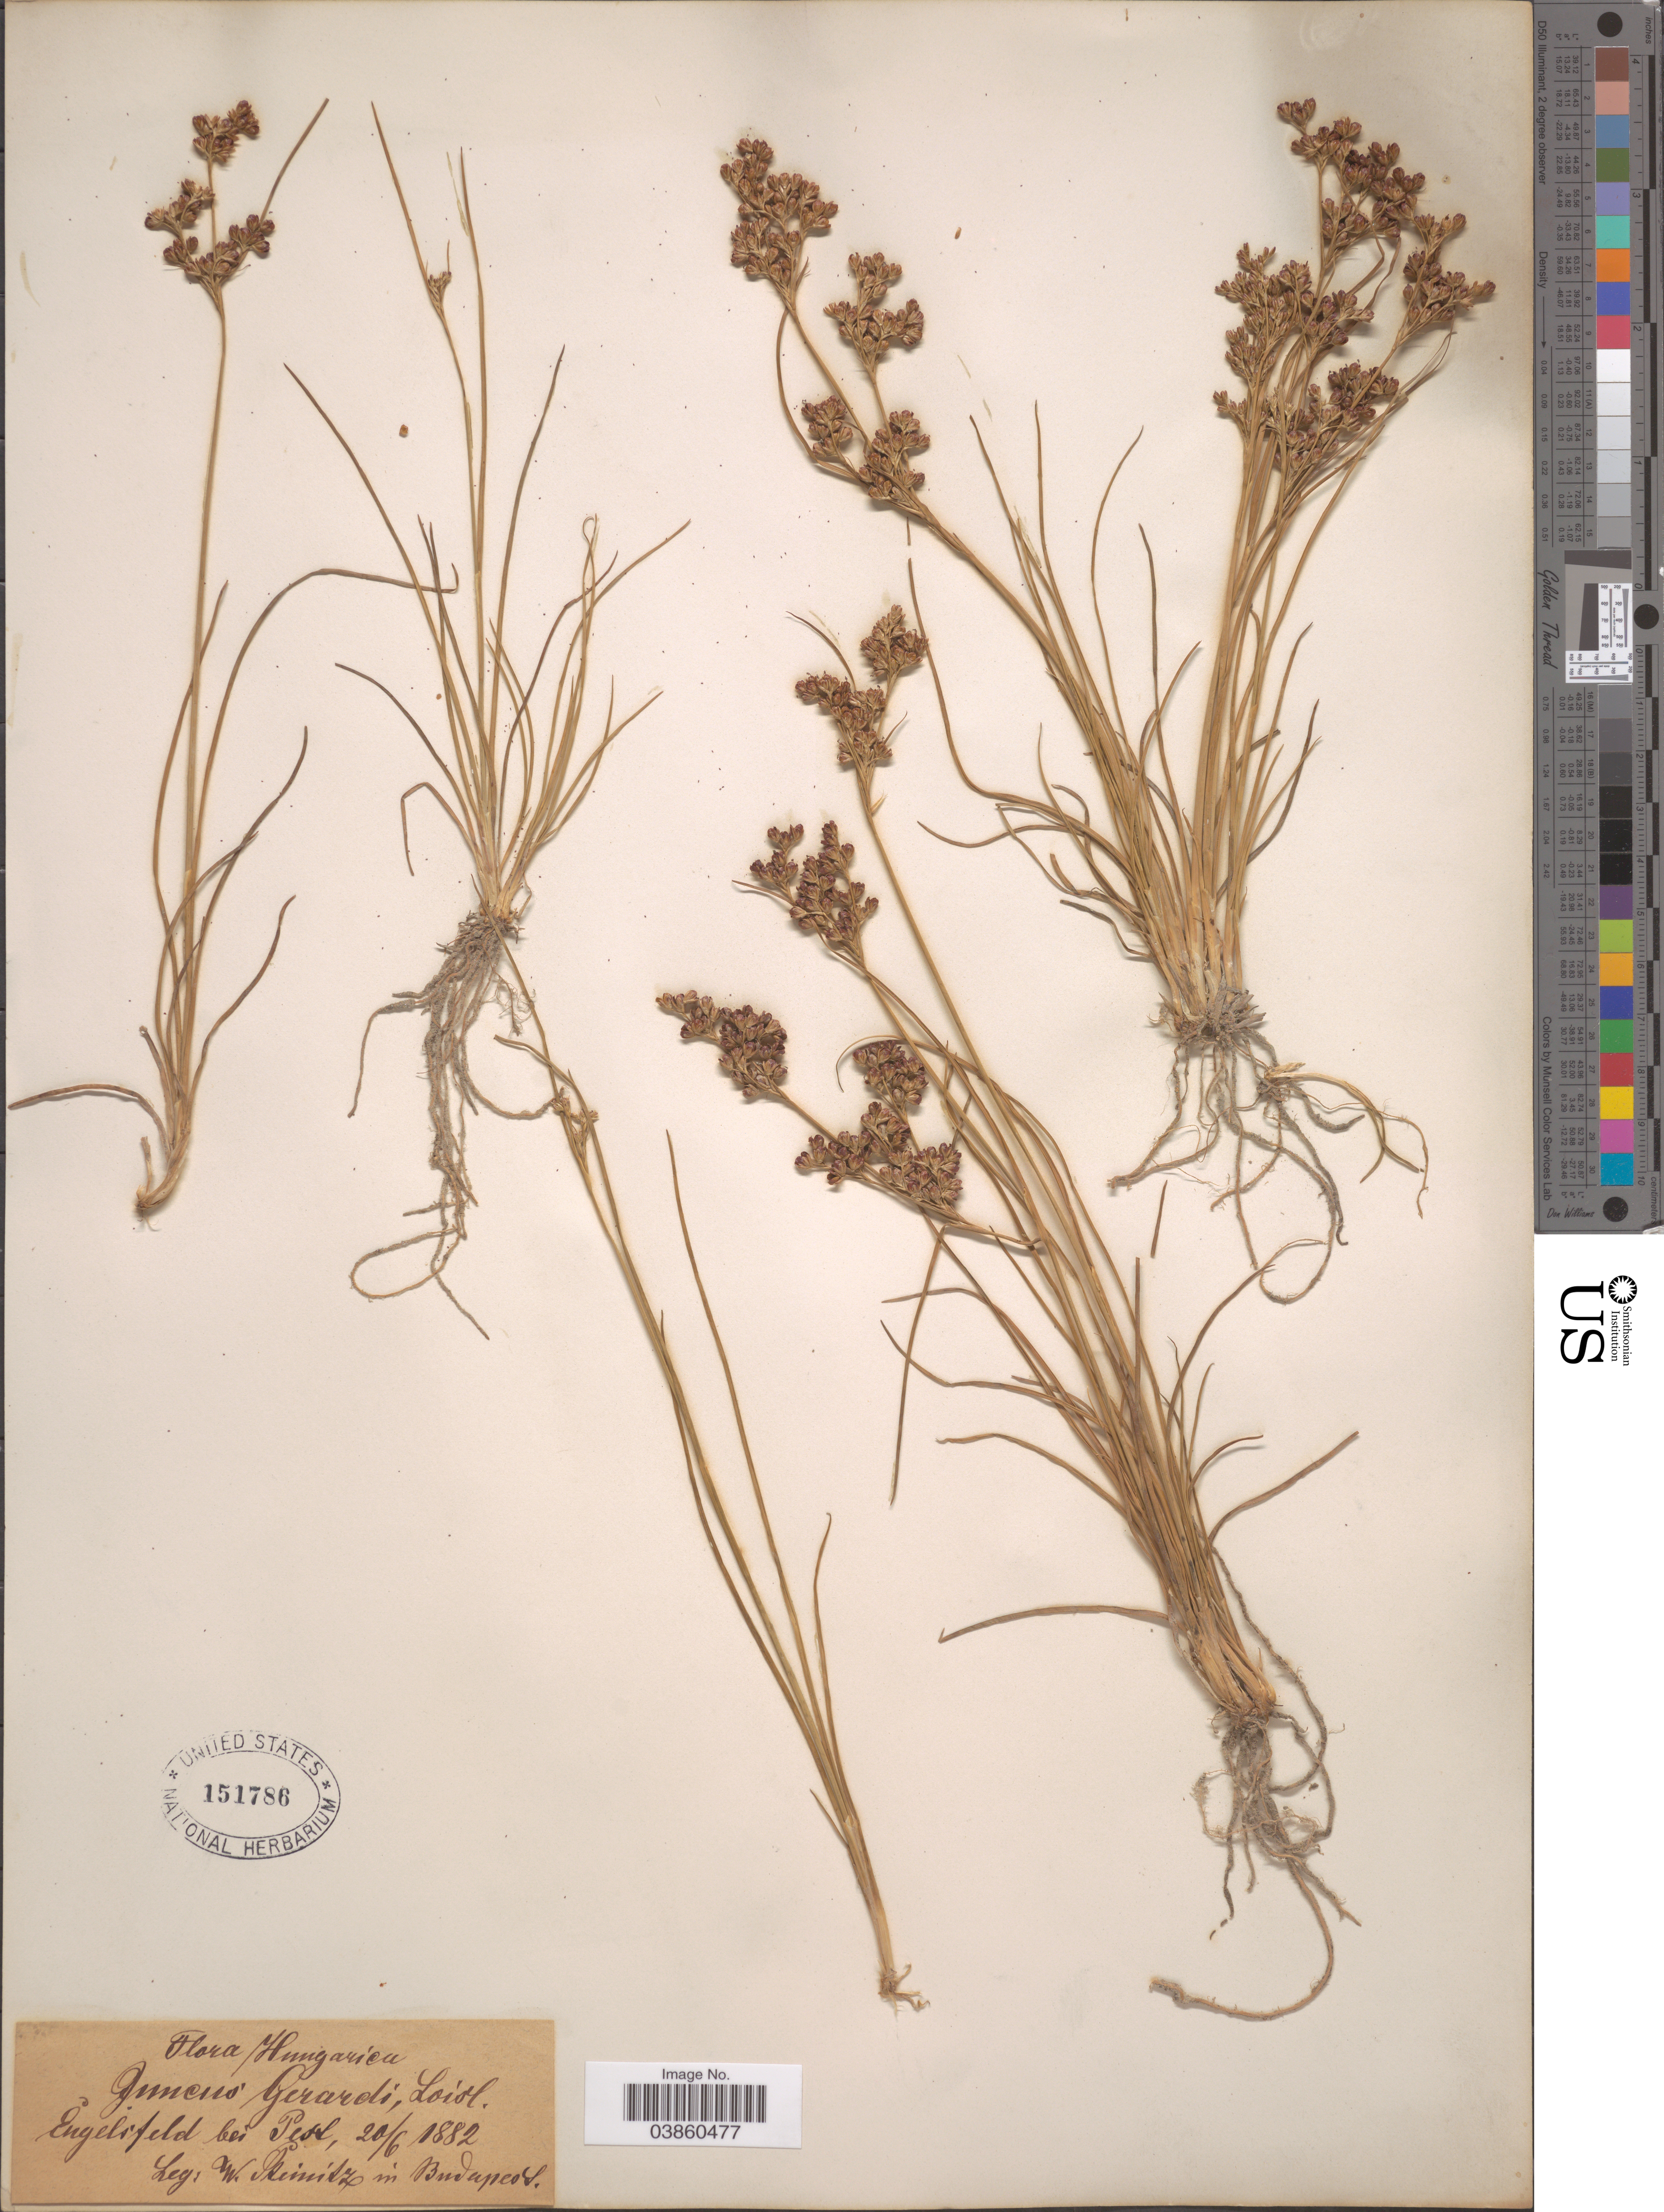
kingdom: Plantae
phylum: Tracheophyta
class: Liliopsida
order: Poales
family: Juncaceae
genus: Juncus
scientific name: Juncus gerardi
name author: Loisel.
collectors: W. Reinitz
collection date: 1882-06-20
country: Hungary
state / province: Budapest, Capital District of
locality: Engelsfeld be Pest.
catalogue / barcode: US 151786